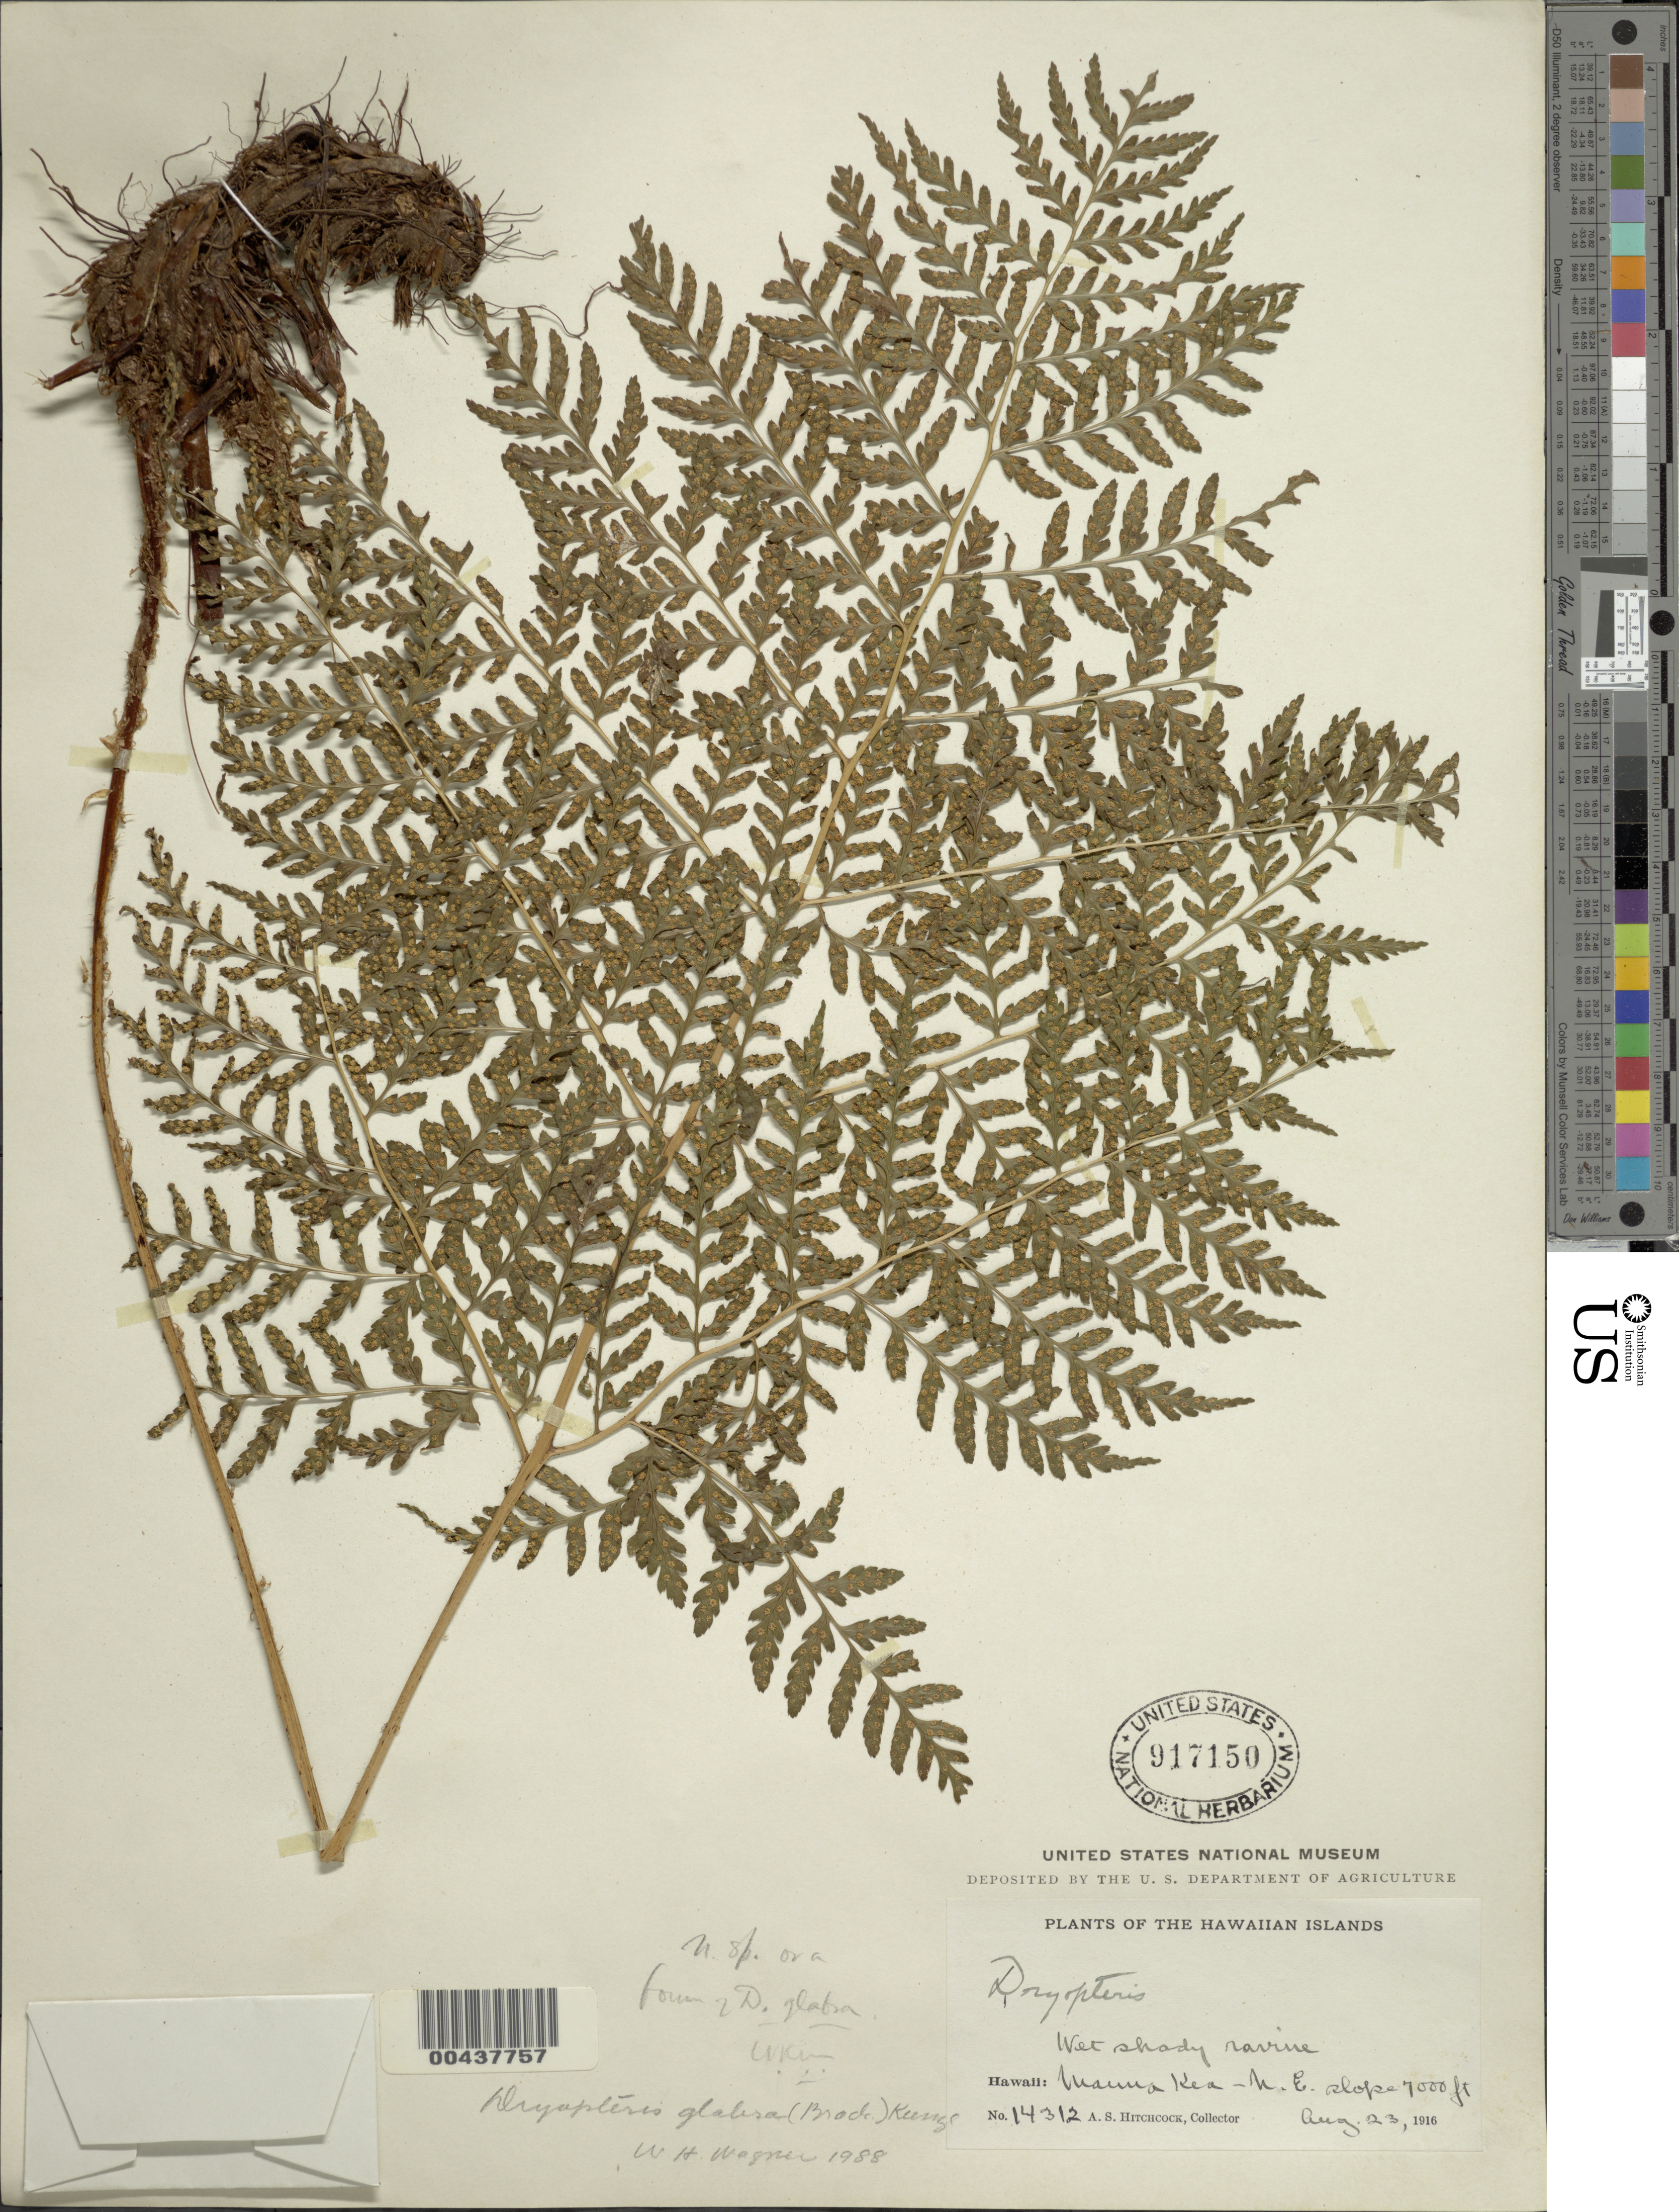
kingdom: Plantae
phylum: Tracheophyta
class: Polypodiopsida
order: Polypodiales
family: Dryopteridaceae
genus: Dryopteris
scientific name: Dryopteris glabra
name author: (Brack.) Kuntze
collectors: A. S. Hitchcock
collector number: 14312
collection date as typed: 23 Aug 1916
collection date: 1916-08-23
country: United States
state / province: Hawaii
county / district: Hawaii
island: Hawaii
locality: Mauna Kea - NE slope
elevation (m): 2134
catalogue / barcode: US 917150